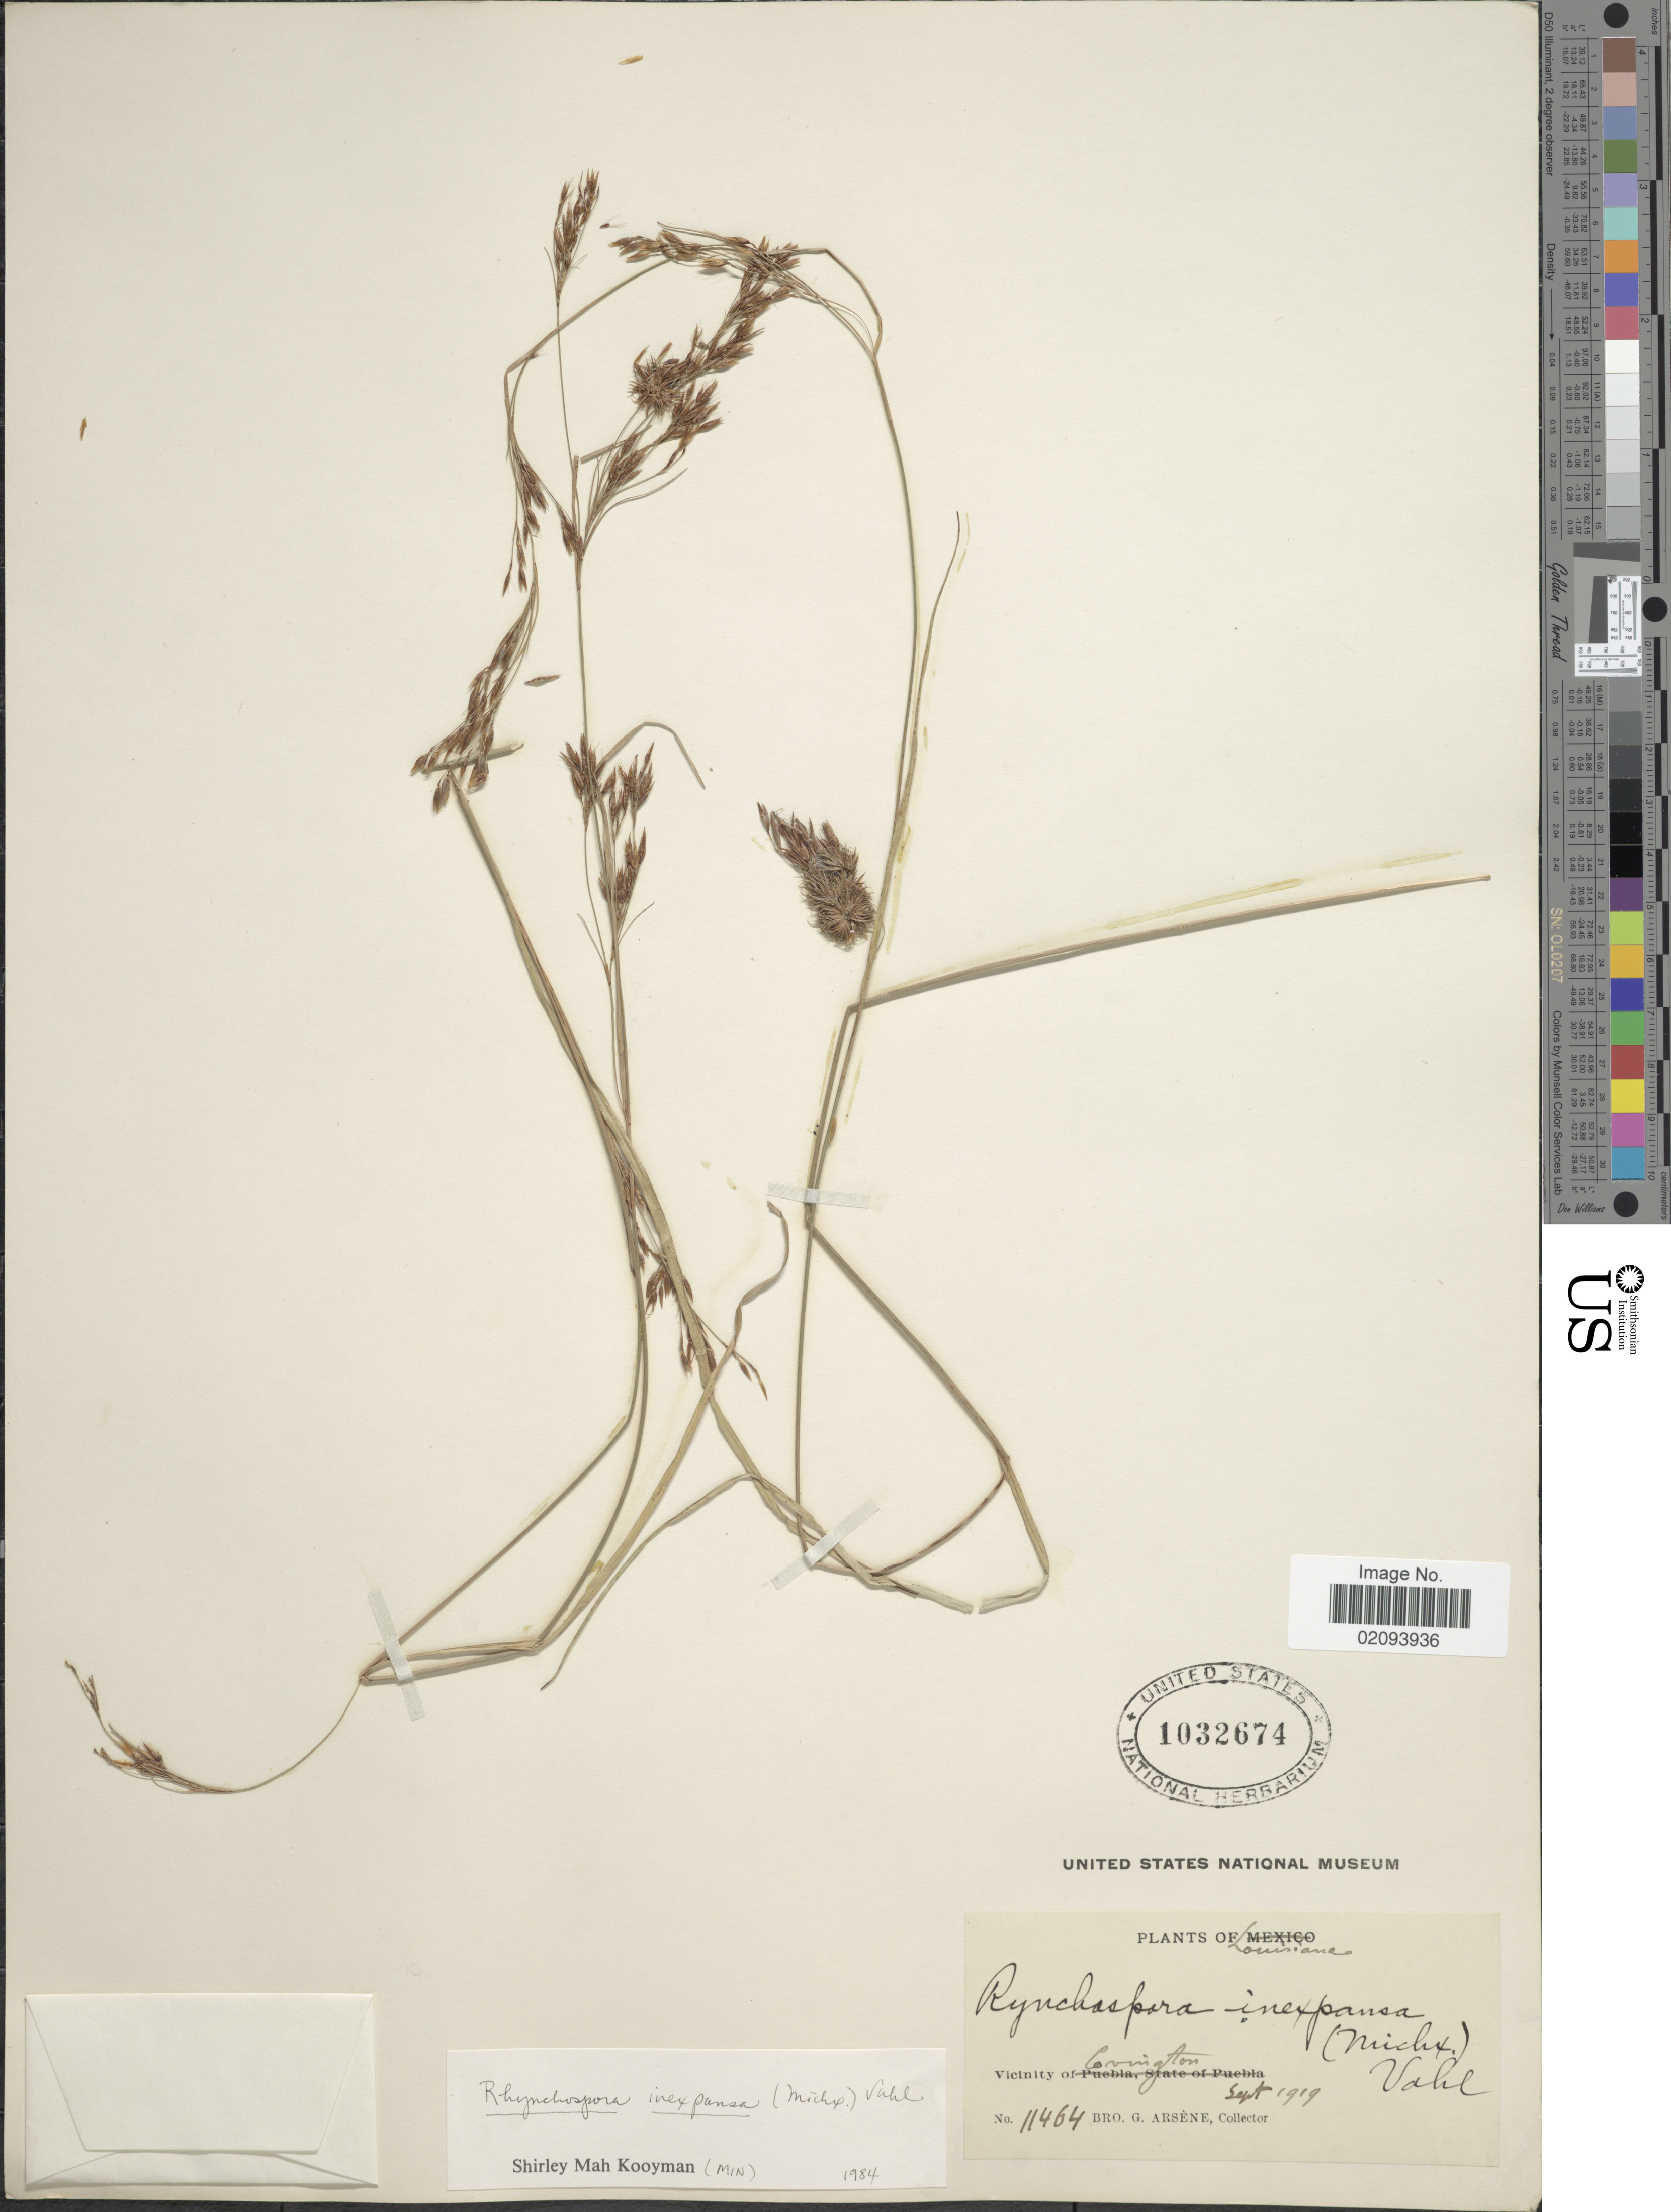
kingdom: Plantae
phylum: Tracheophyta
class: Liliopsida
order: Poales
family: Cyperaceae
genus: Rhynchospora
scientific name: Rhynchospora inexpansa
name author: (Michx.) Vahl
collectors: Bro. G. Arsène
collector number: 11464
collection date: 1919-09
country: United States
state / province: Louisiana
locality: Vicinity of Covington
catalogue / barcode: US 1032674